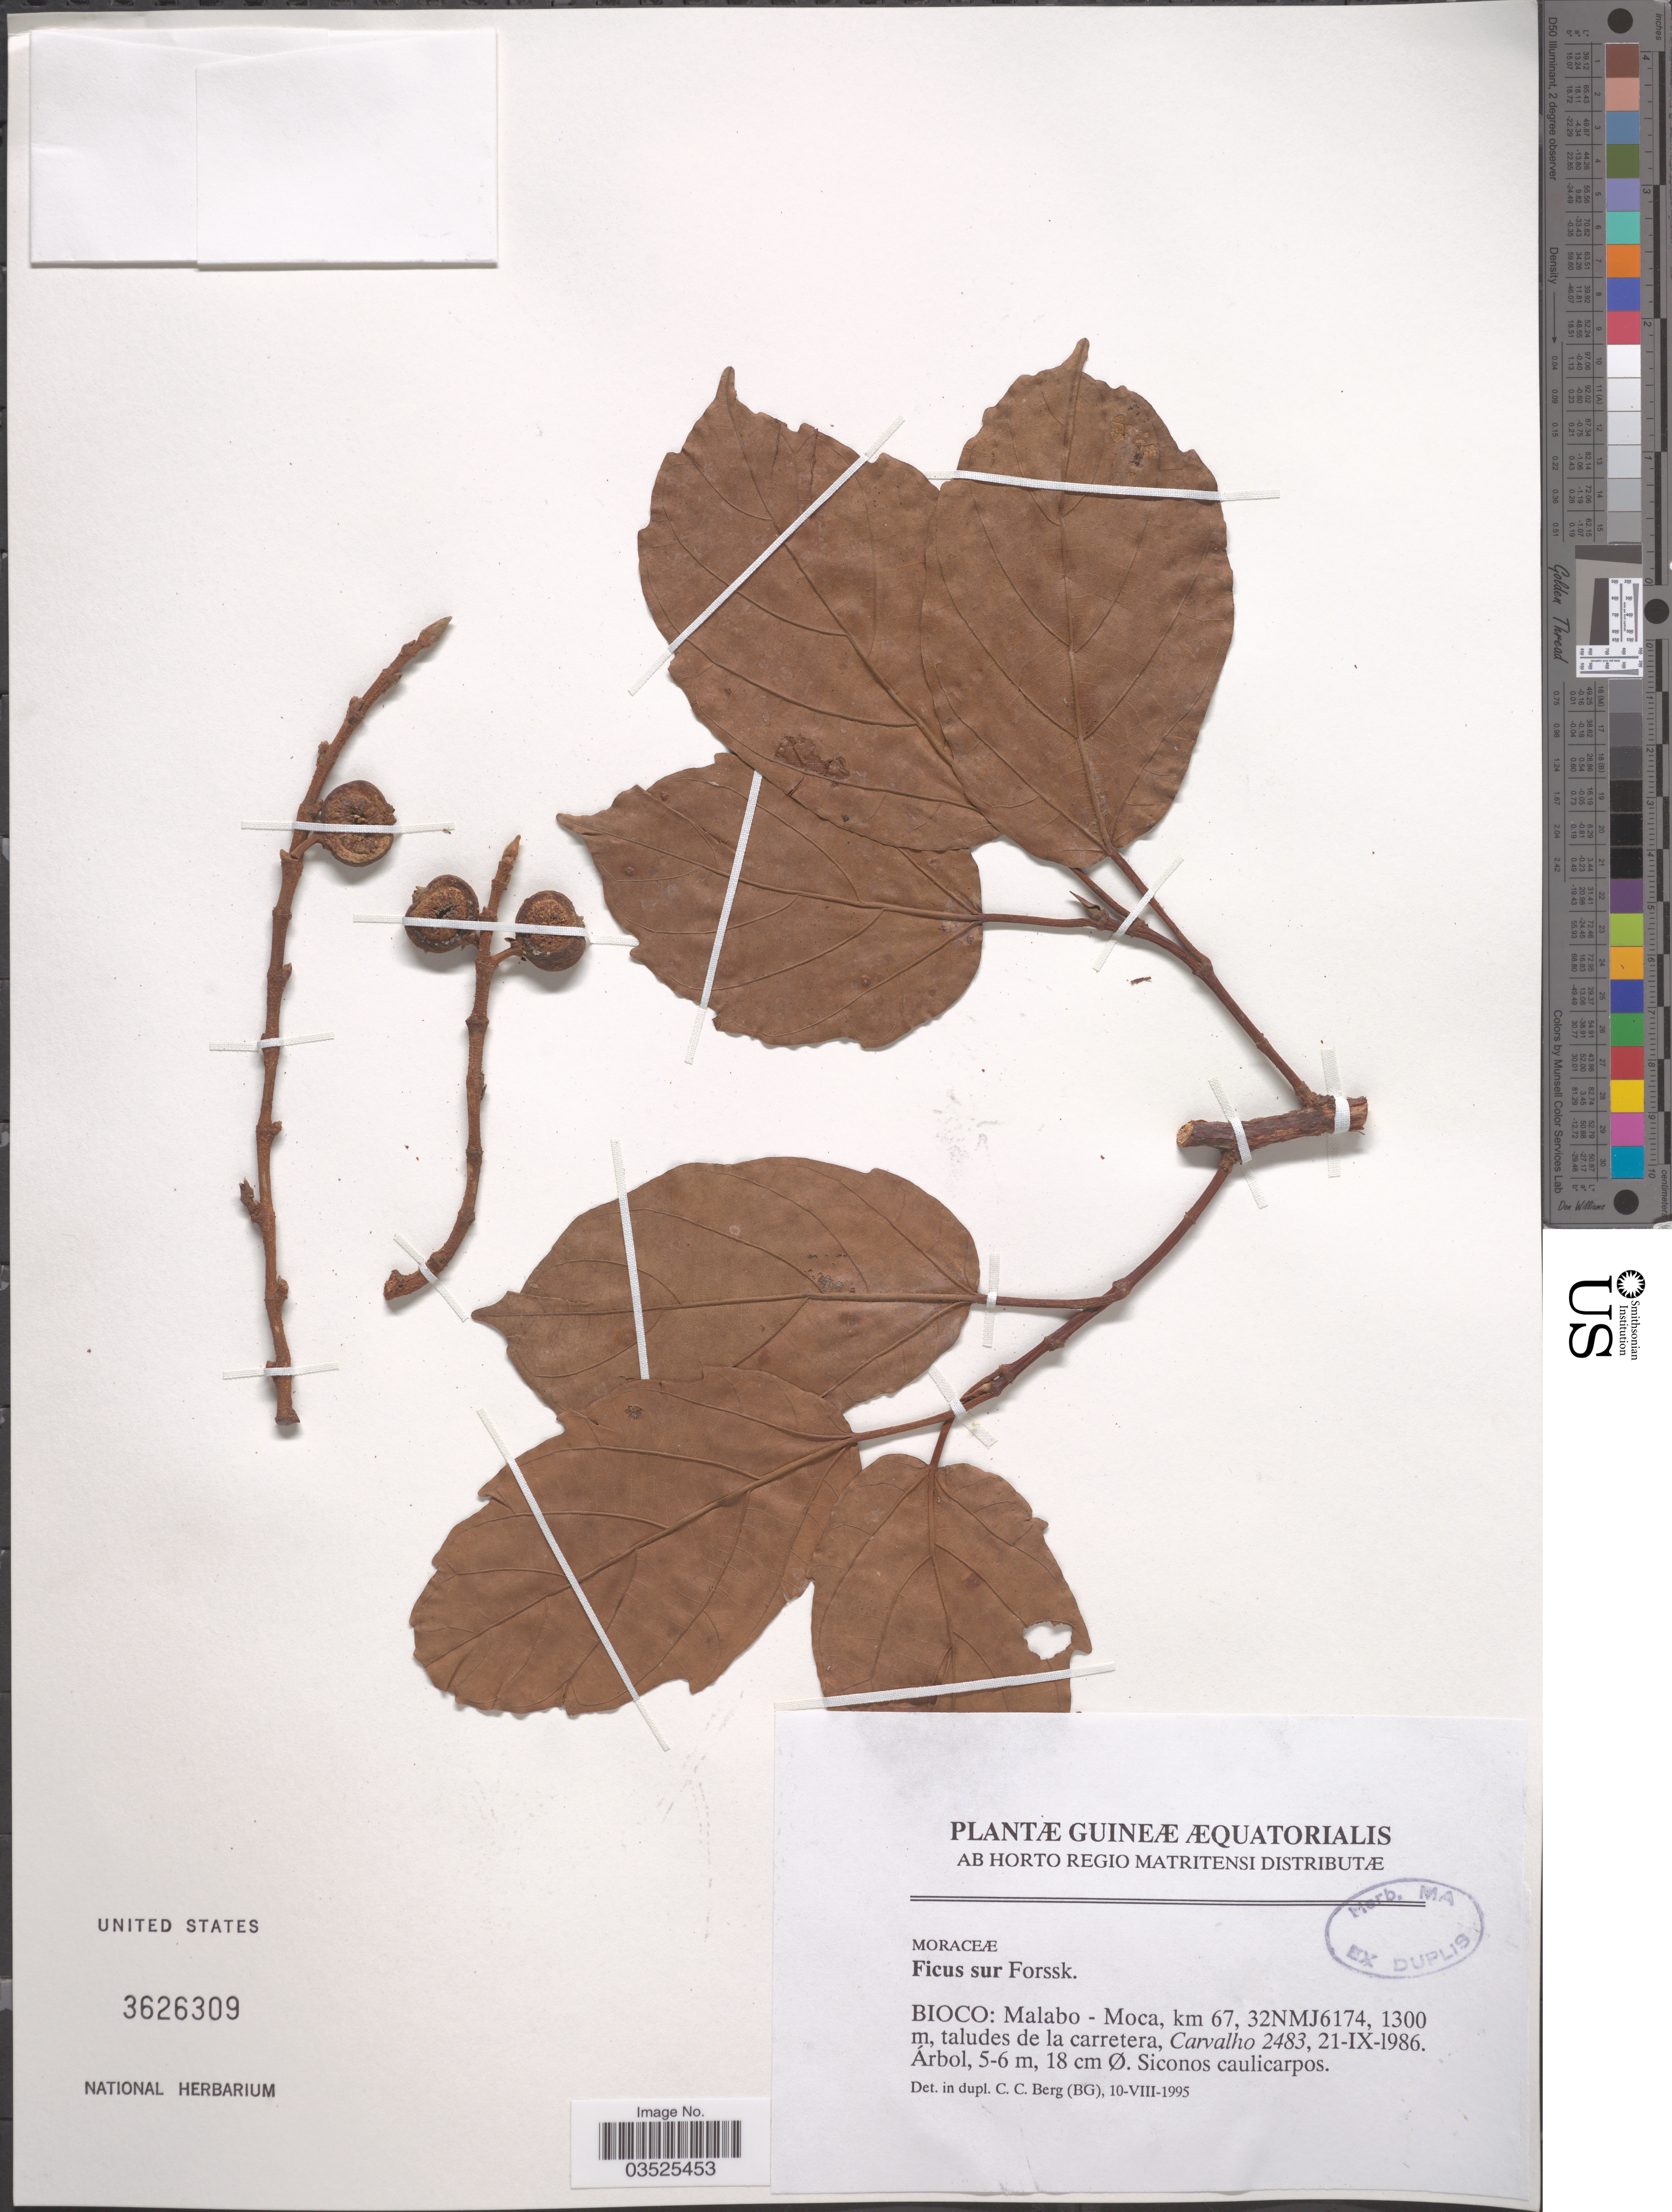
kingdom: Plantae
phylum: Tracheophyta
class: Magnoliopsida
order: Rosales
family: Moraceae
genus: Ficus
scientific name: Ficus sur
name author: Forssk.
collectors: Carvalho, --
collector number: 2483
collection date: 1986-09-21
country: Equatorial Guinea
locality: Guineæ Æquatorialis. Bioco: Malabo - Moca, km 67, 32NMJ6174.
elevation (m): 1300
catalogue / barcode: US 3626309